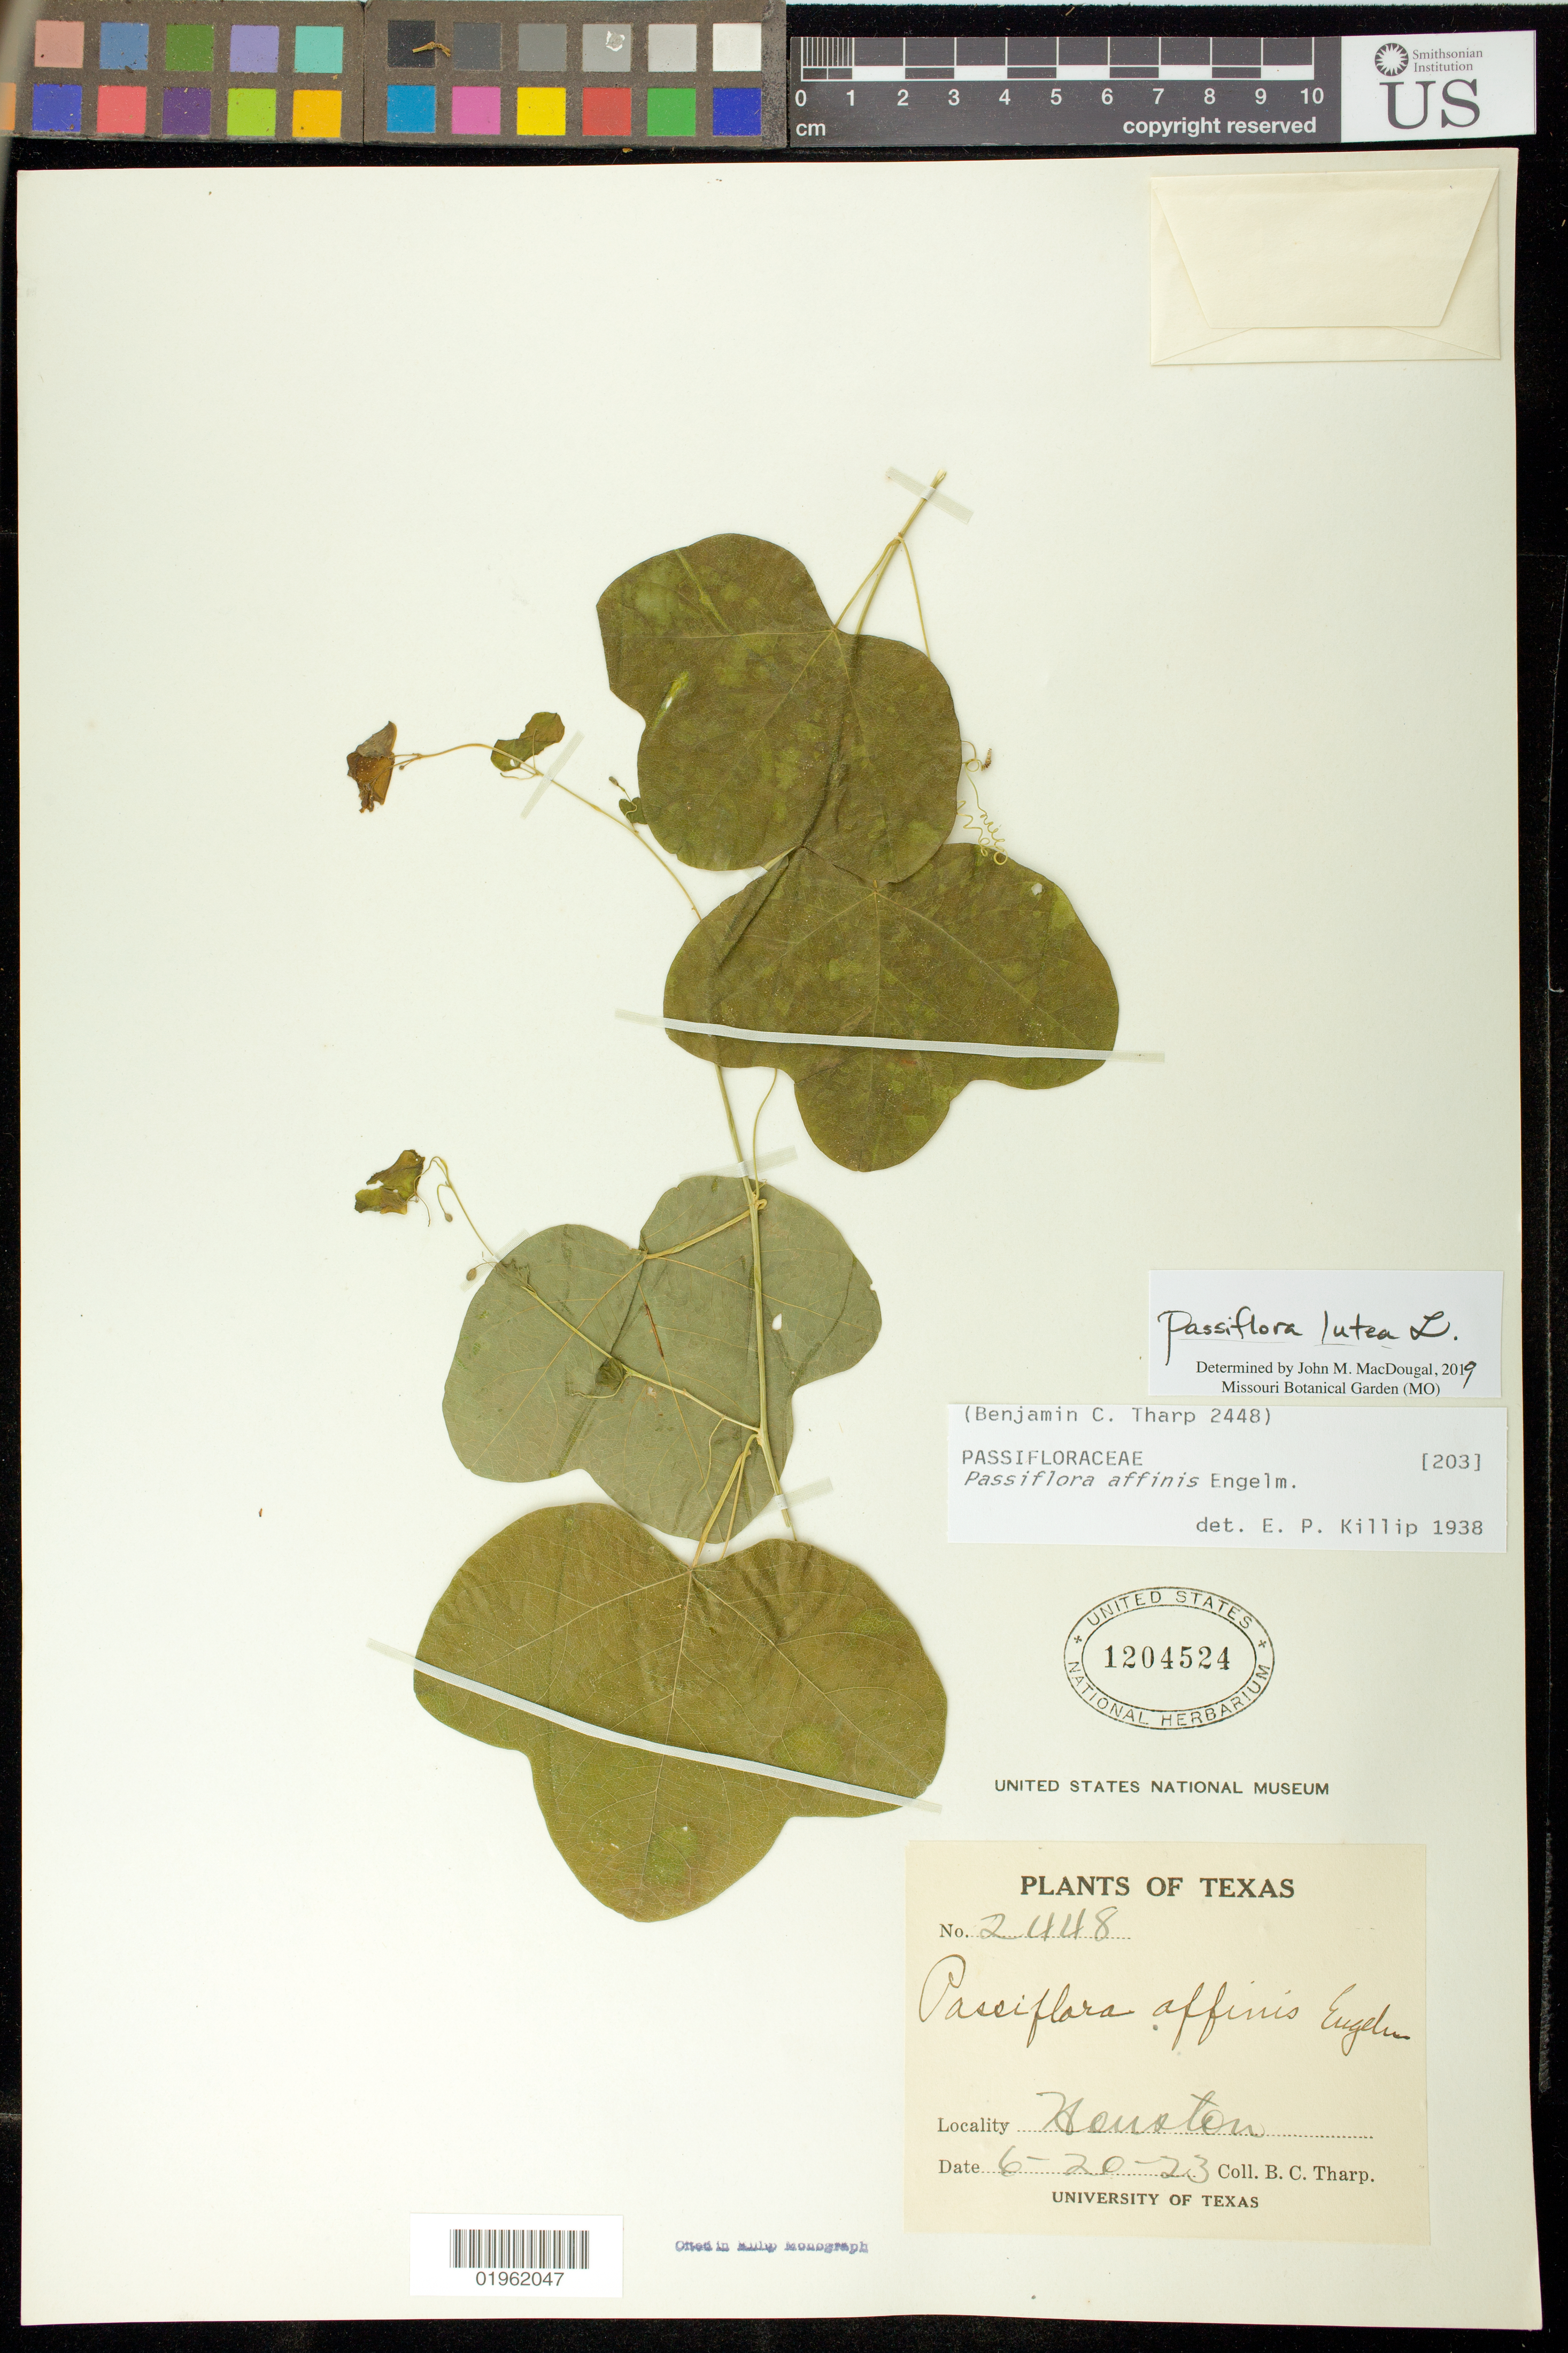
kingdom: Plantae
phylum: Tracheophyta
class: Magnoliopsida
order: Malpighiales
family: Passifloraceae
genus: Passiflora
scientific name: Passiflora lutea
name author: L.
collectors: B. C. Tharp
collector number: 2448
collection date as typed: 20 Jun 1923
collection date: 1923-06-20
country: United States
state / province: Texas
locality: Houston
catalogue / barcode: US 1204524